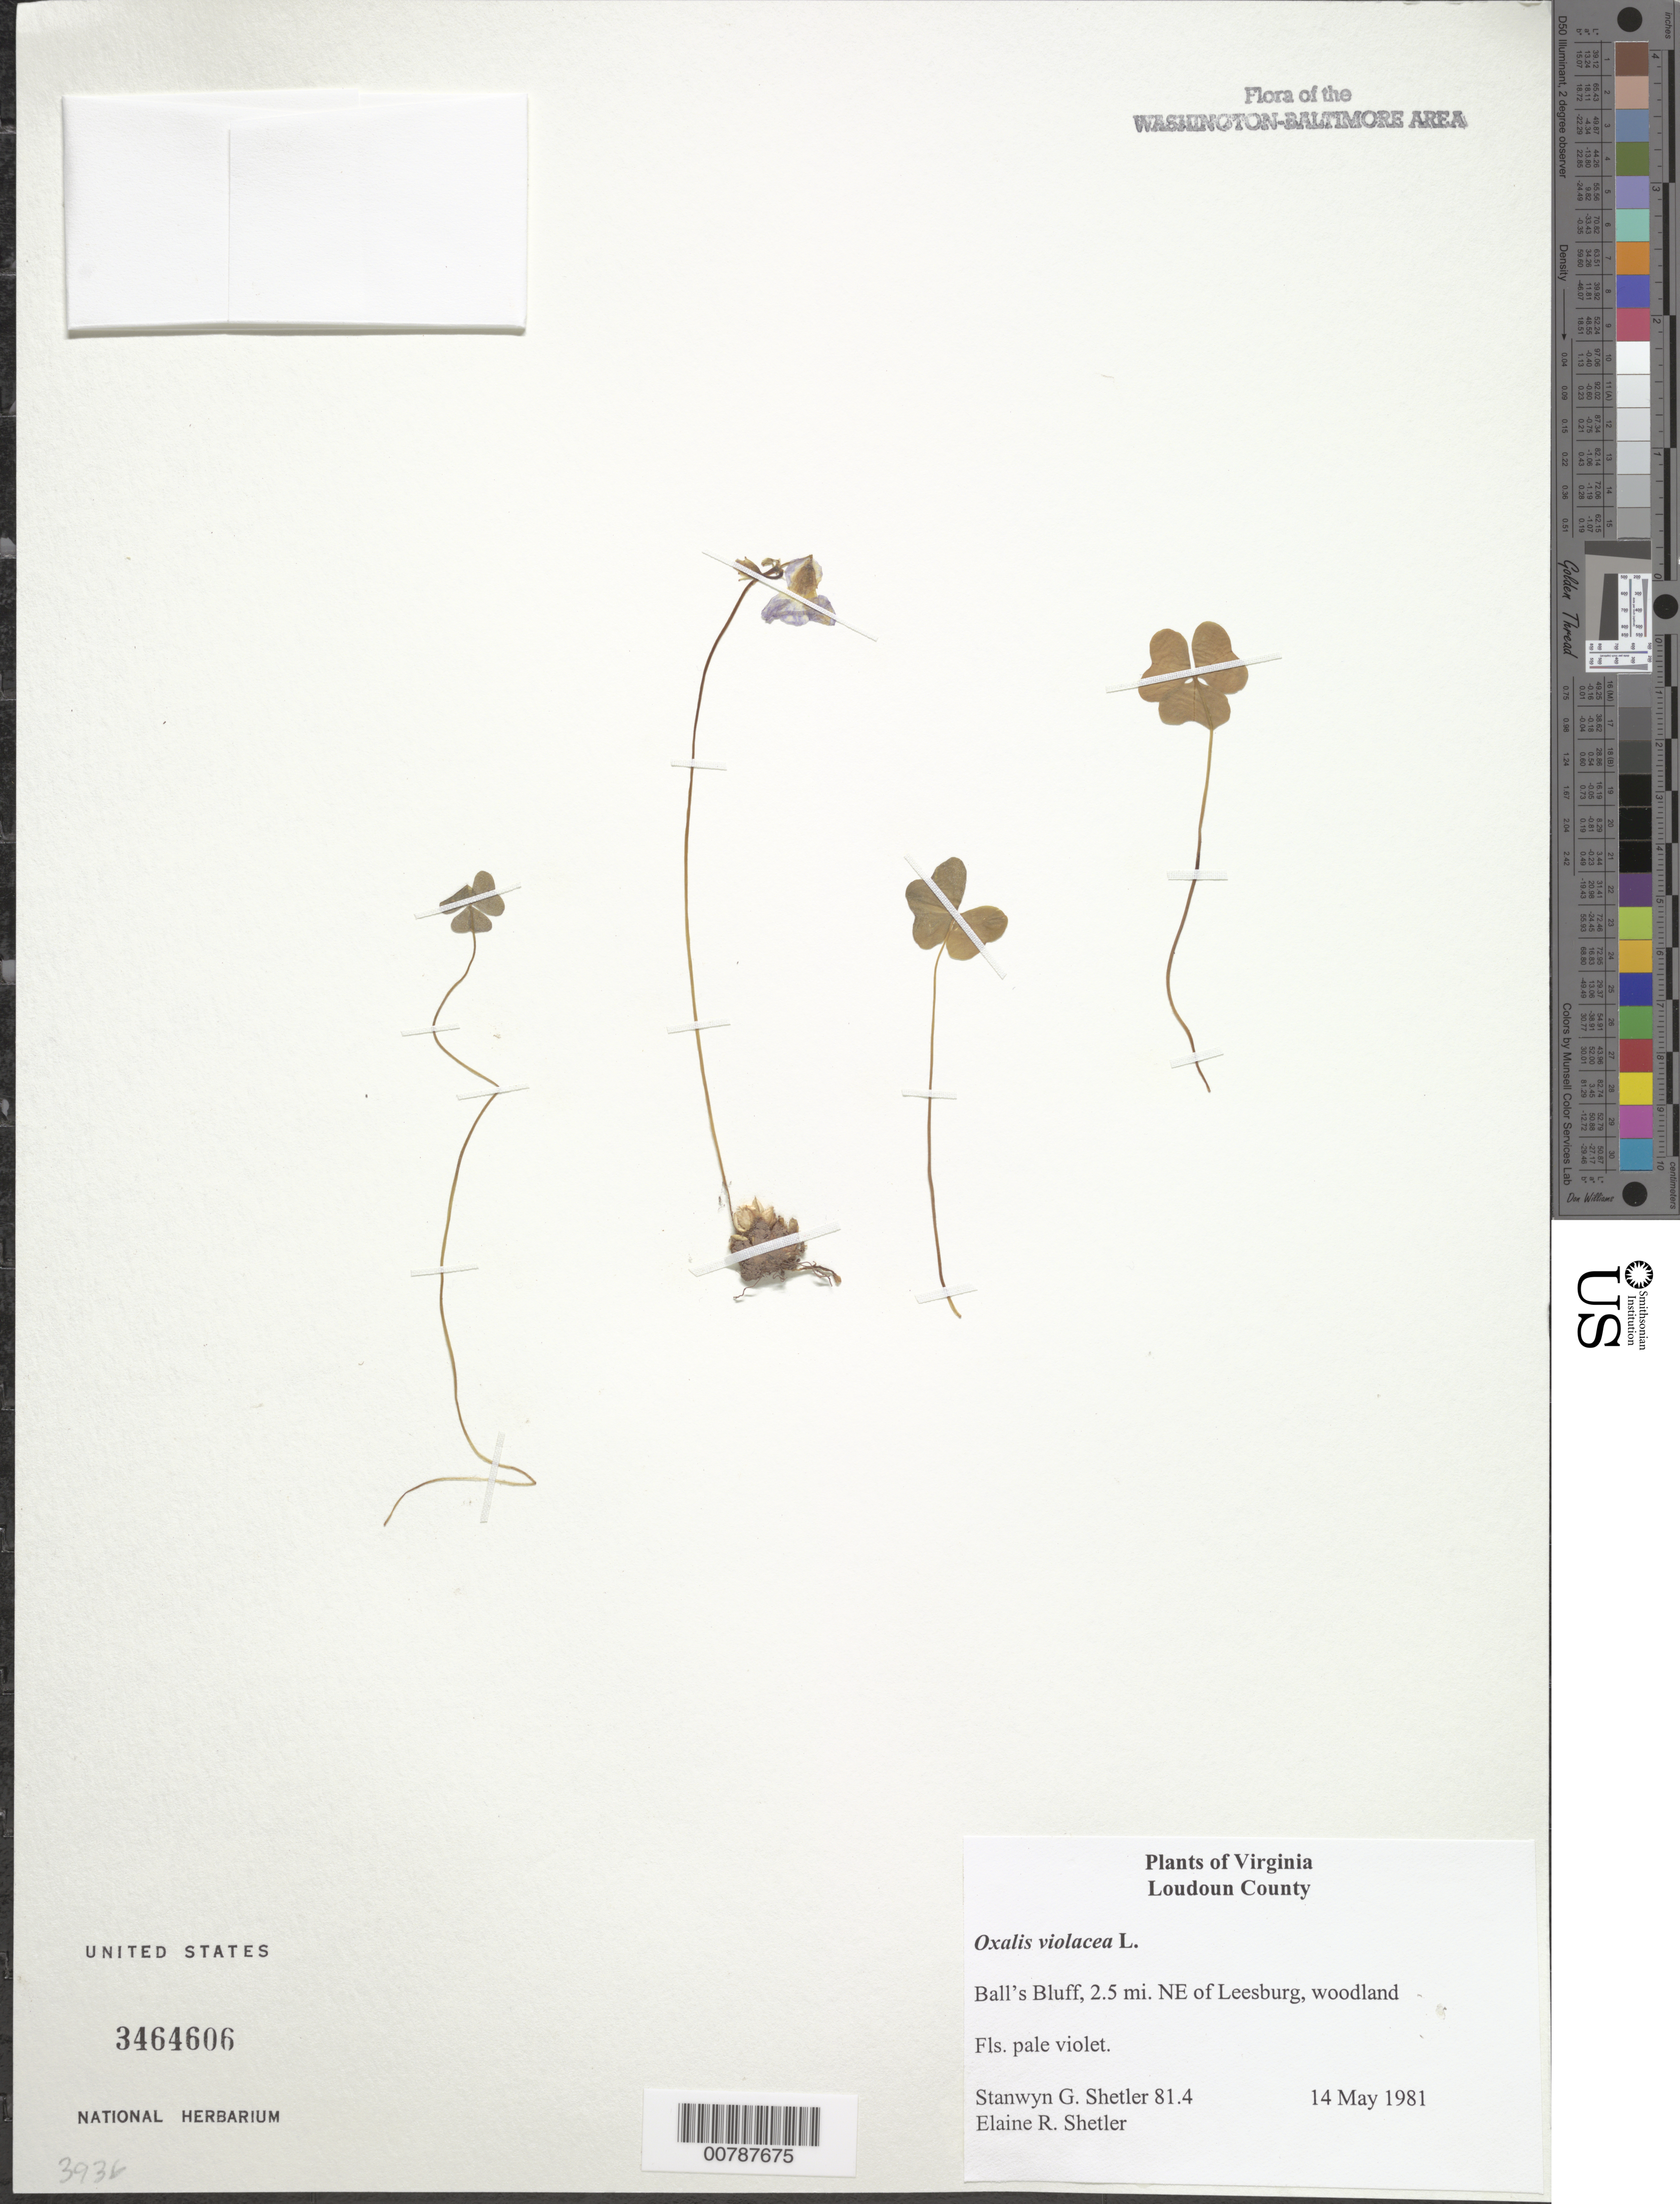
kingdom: Plantae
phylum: Tracheophyta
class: Magnoliopsida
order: Oxalidales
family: Oxalidaceae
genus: Oxalis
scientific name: Oxalis violacea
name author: L.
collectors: S. Shetler & E. R. Shetler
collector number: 81.4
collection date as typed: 14 May 1981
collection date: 1981-05-14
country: United States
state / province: Virginia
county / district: Loudoun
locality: Ball's Bluff, 2.5 mi. NE of Leesburg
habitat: Woodland.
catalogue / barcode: US 3464606